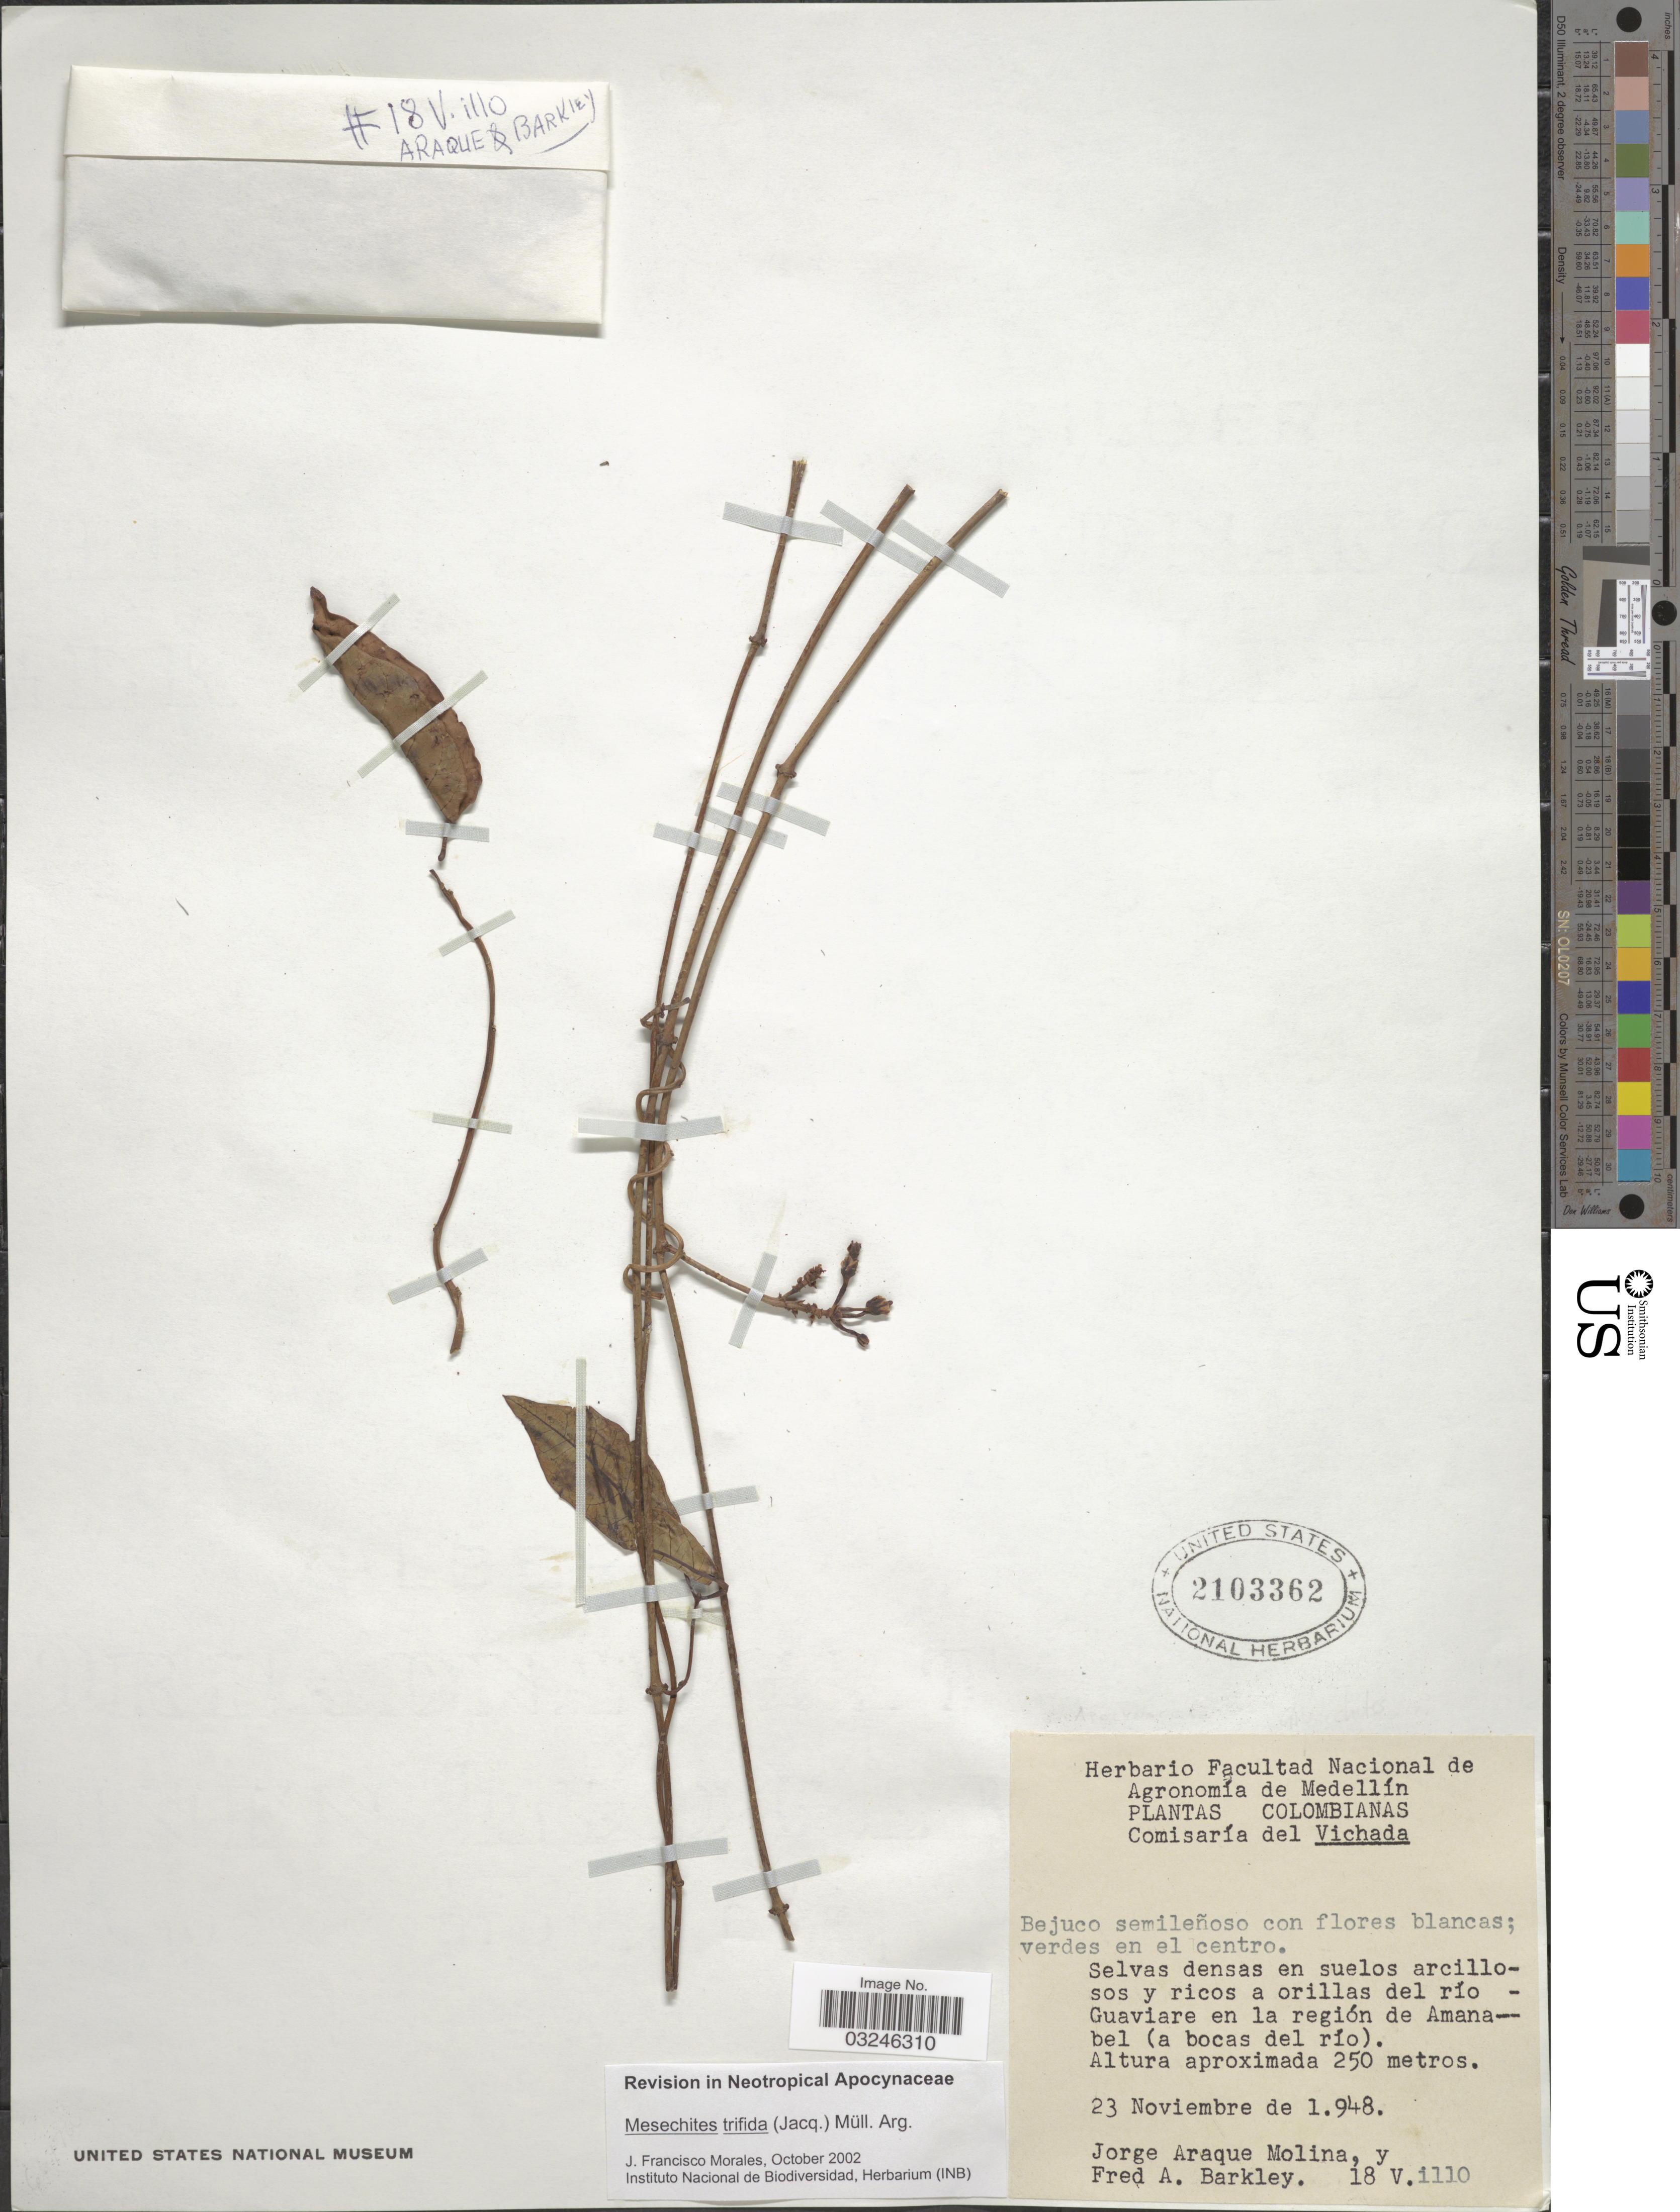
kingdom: Plantae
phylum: Tracheophyta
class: Magnoliopsida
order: Gentianales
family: Apocynaceae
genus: Mesechites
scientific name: Mesechites trifidus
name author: (Jacq.) Müll. Arg.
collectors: J. Araque Molina & F. A. Barkley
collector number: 18 V.i110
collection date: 1948-11-23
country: Colombia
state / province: Vichada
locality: Comisaría del Vichada. Selvas densas en suelos arcillosos y ricos a orillas del río Guaviare en la región de Amanabel (a bocas del río).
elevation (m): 250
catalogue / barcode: US 2103362